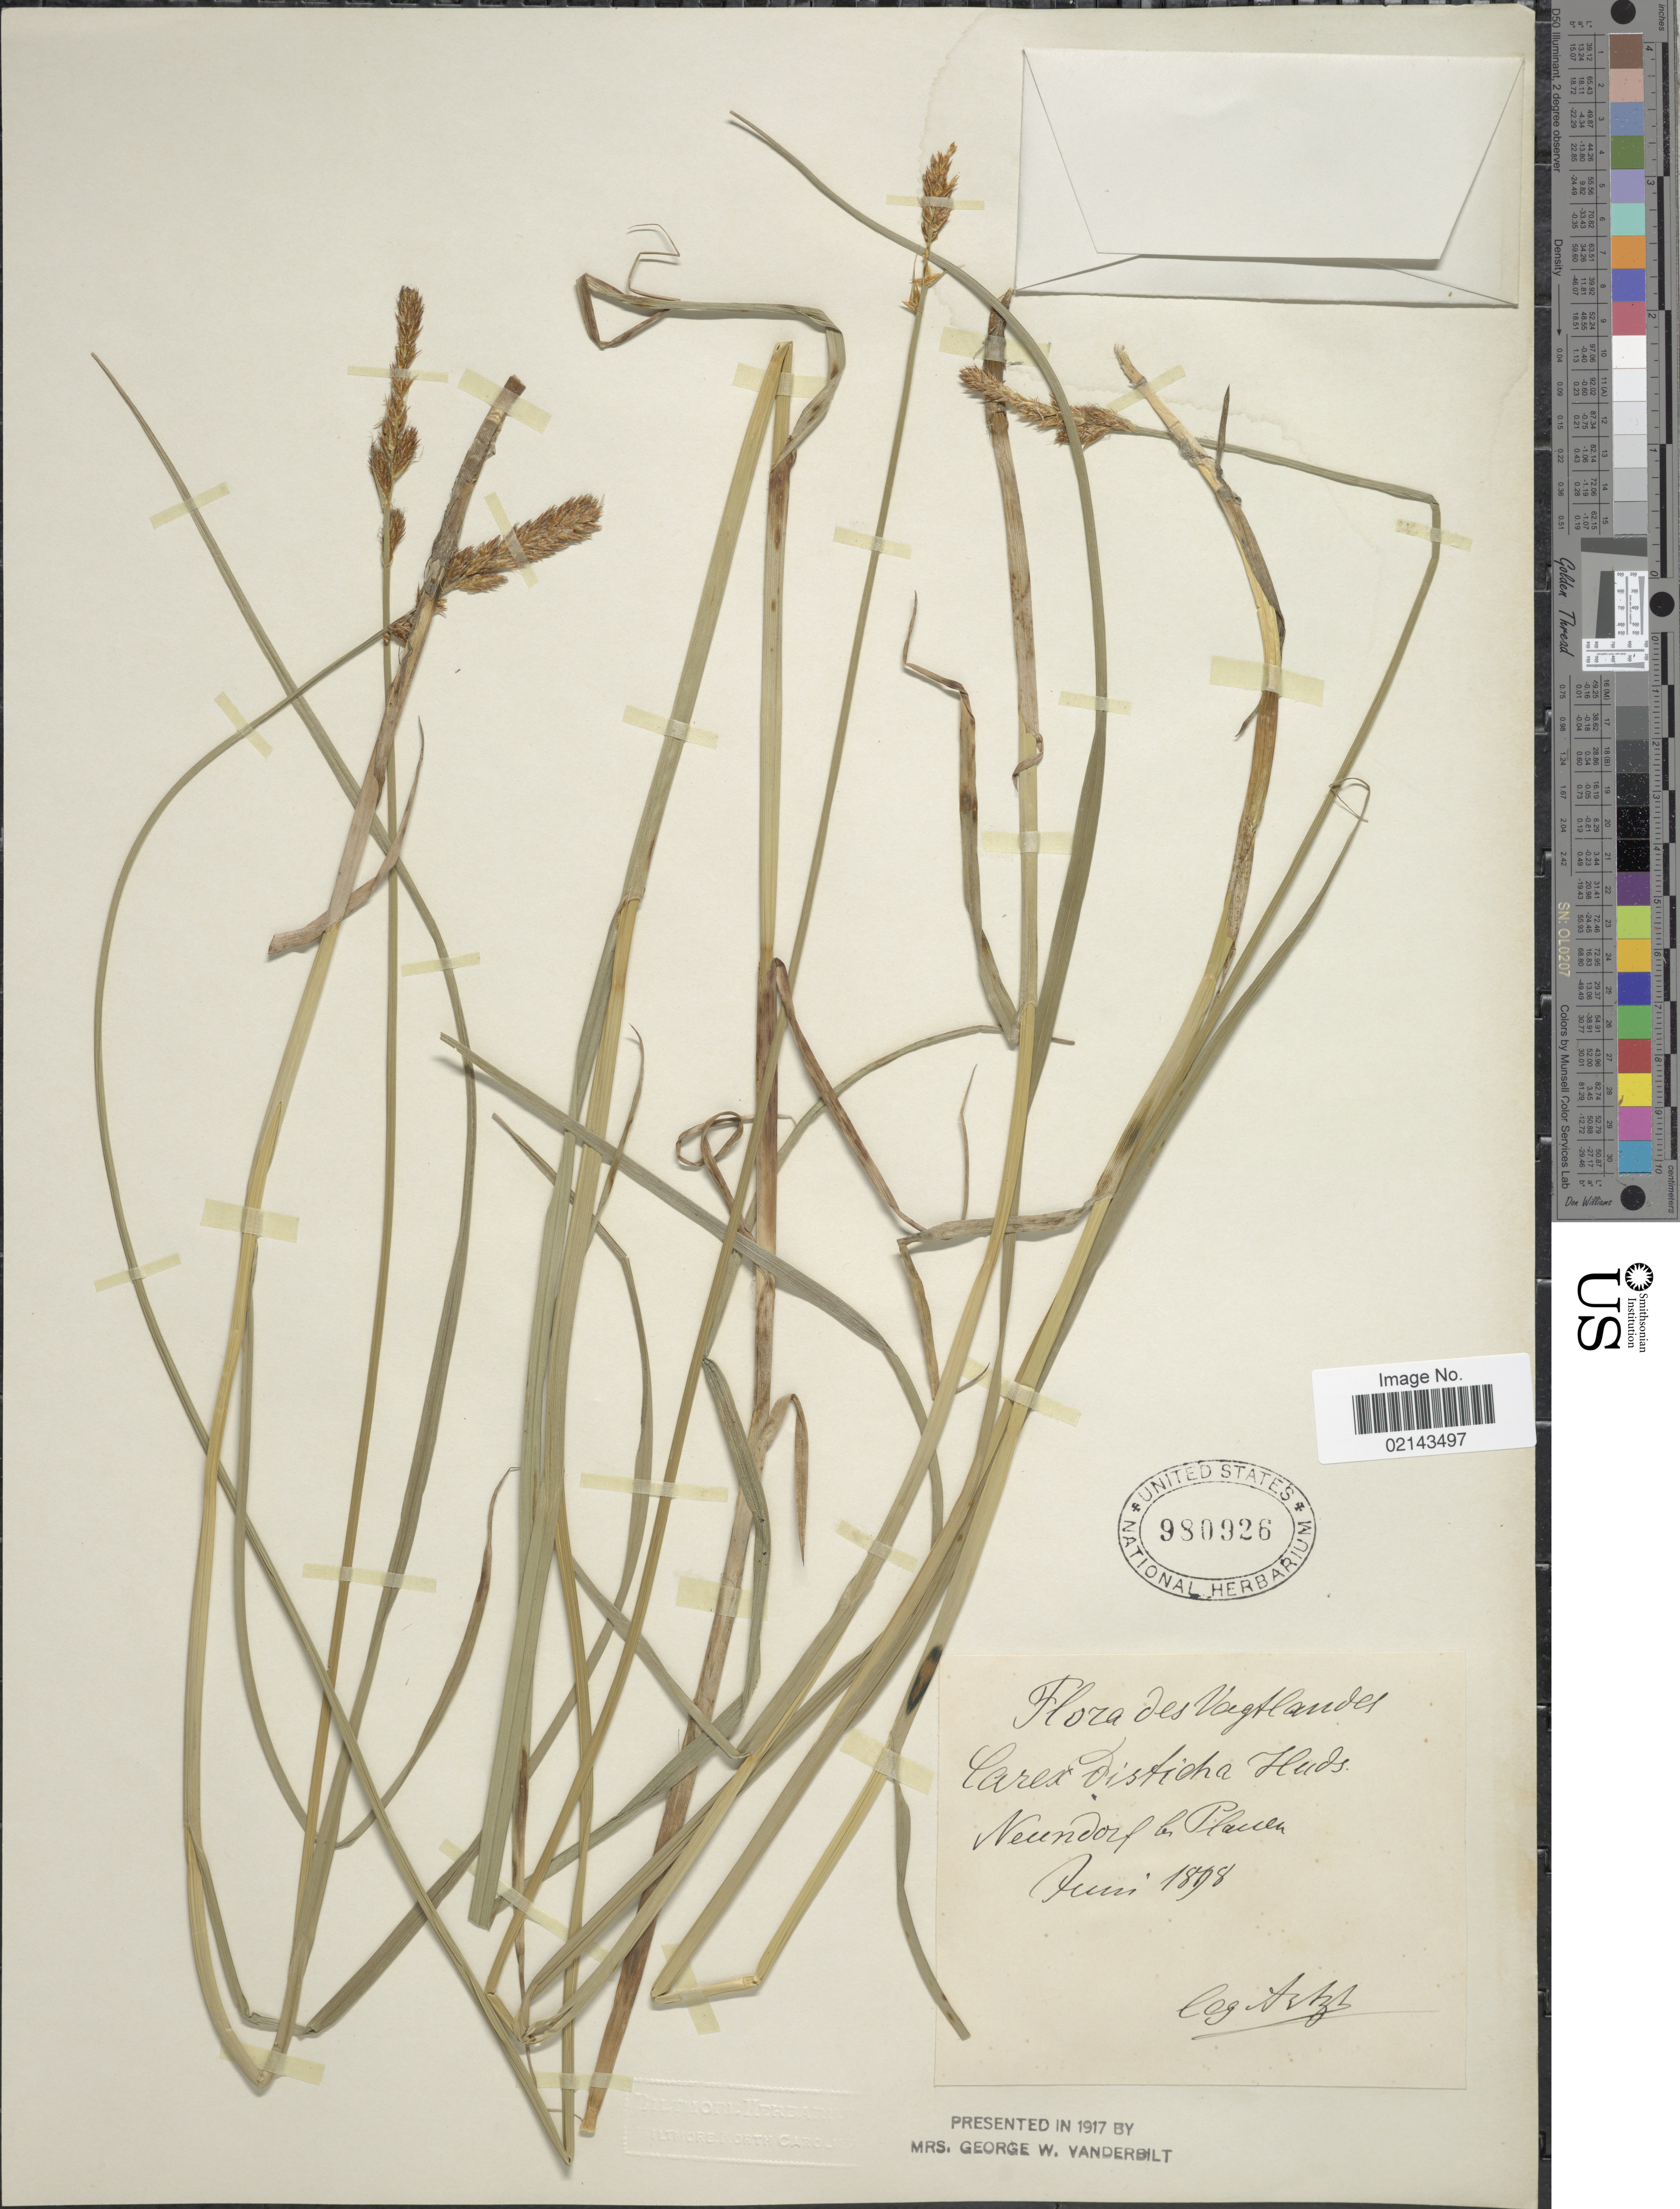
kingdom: Plantae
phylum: Tracheophyta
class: Liliopsida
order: Poales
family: Cyperaceae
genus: Carex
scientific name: Carex disticha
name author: Huds.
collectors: -. Artzb.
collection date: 1898-06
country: Germany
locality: Neundorf bei Placcen [interpreted]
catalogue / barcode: US 980926